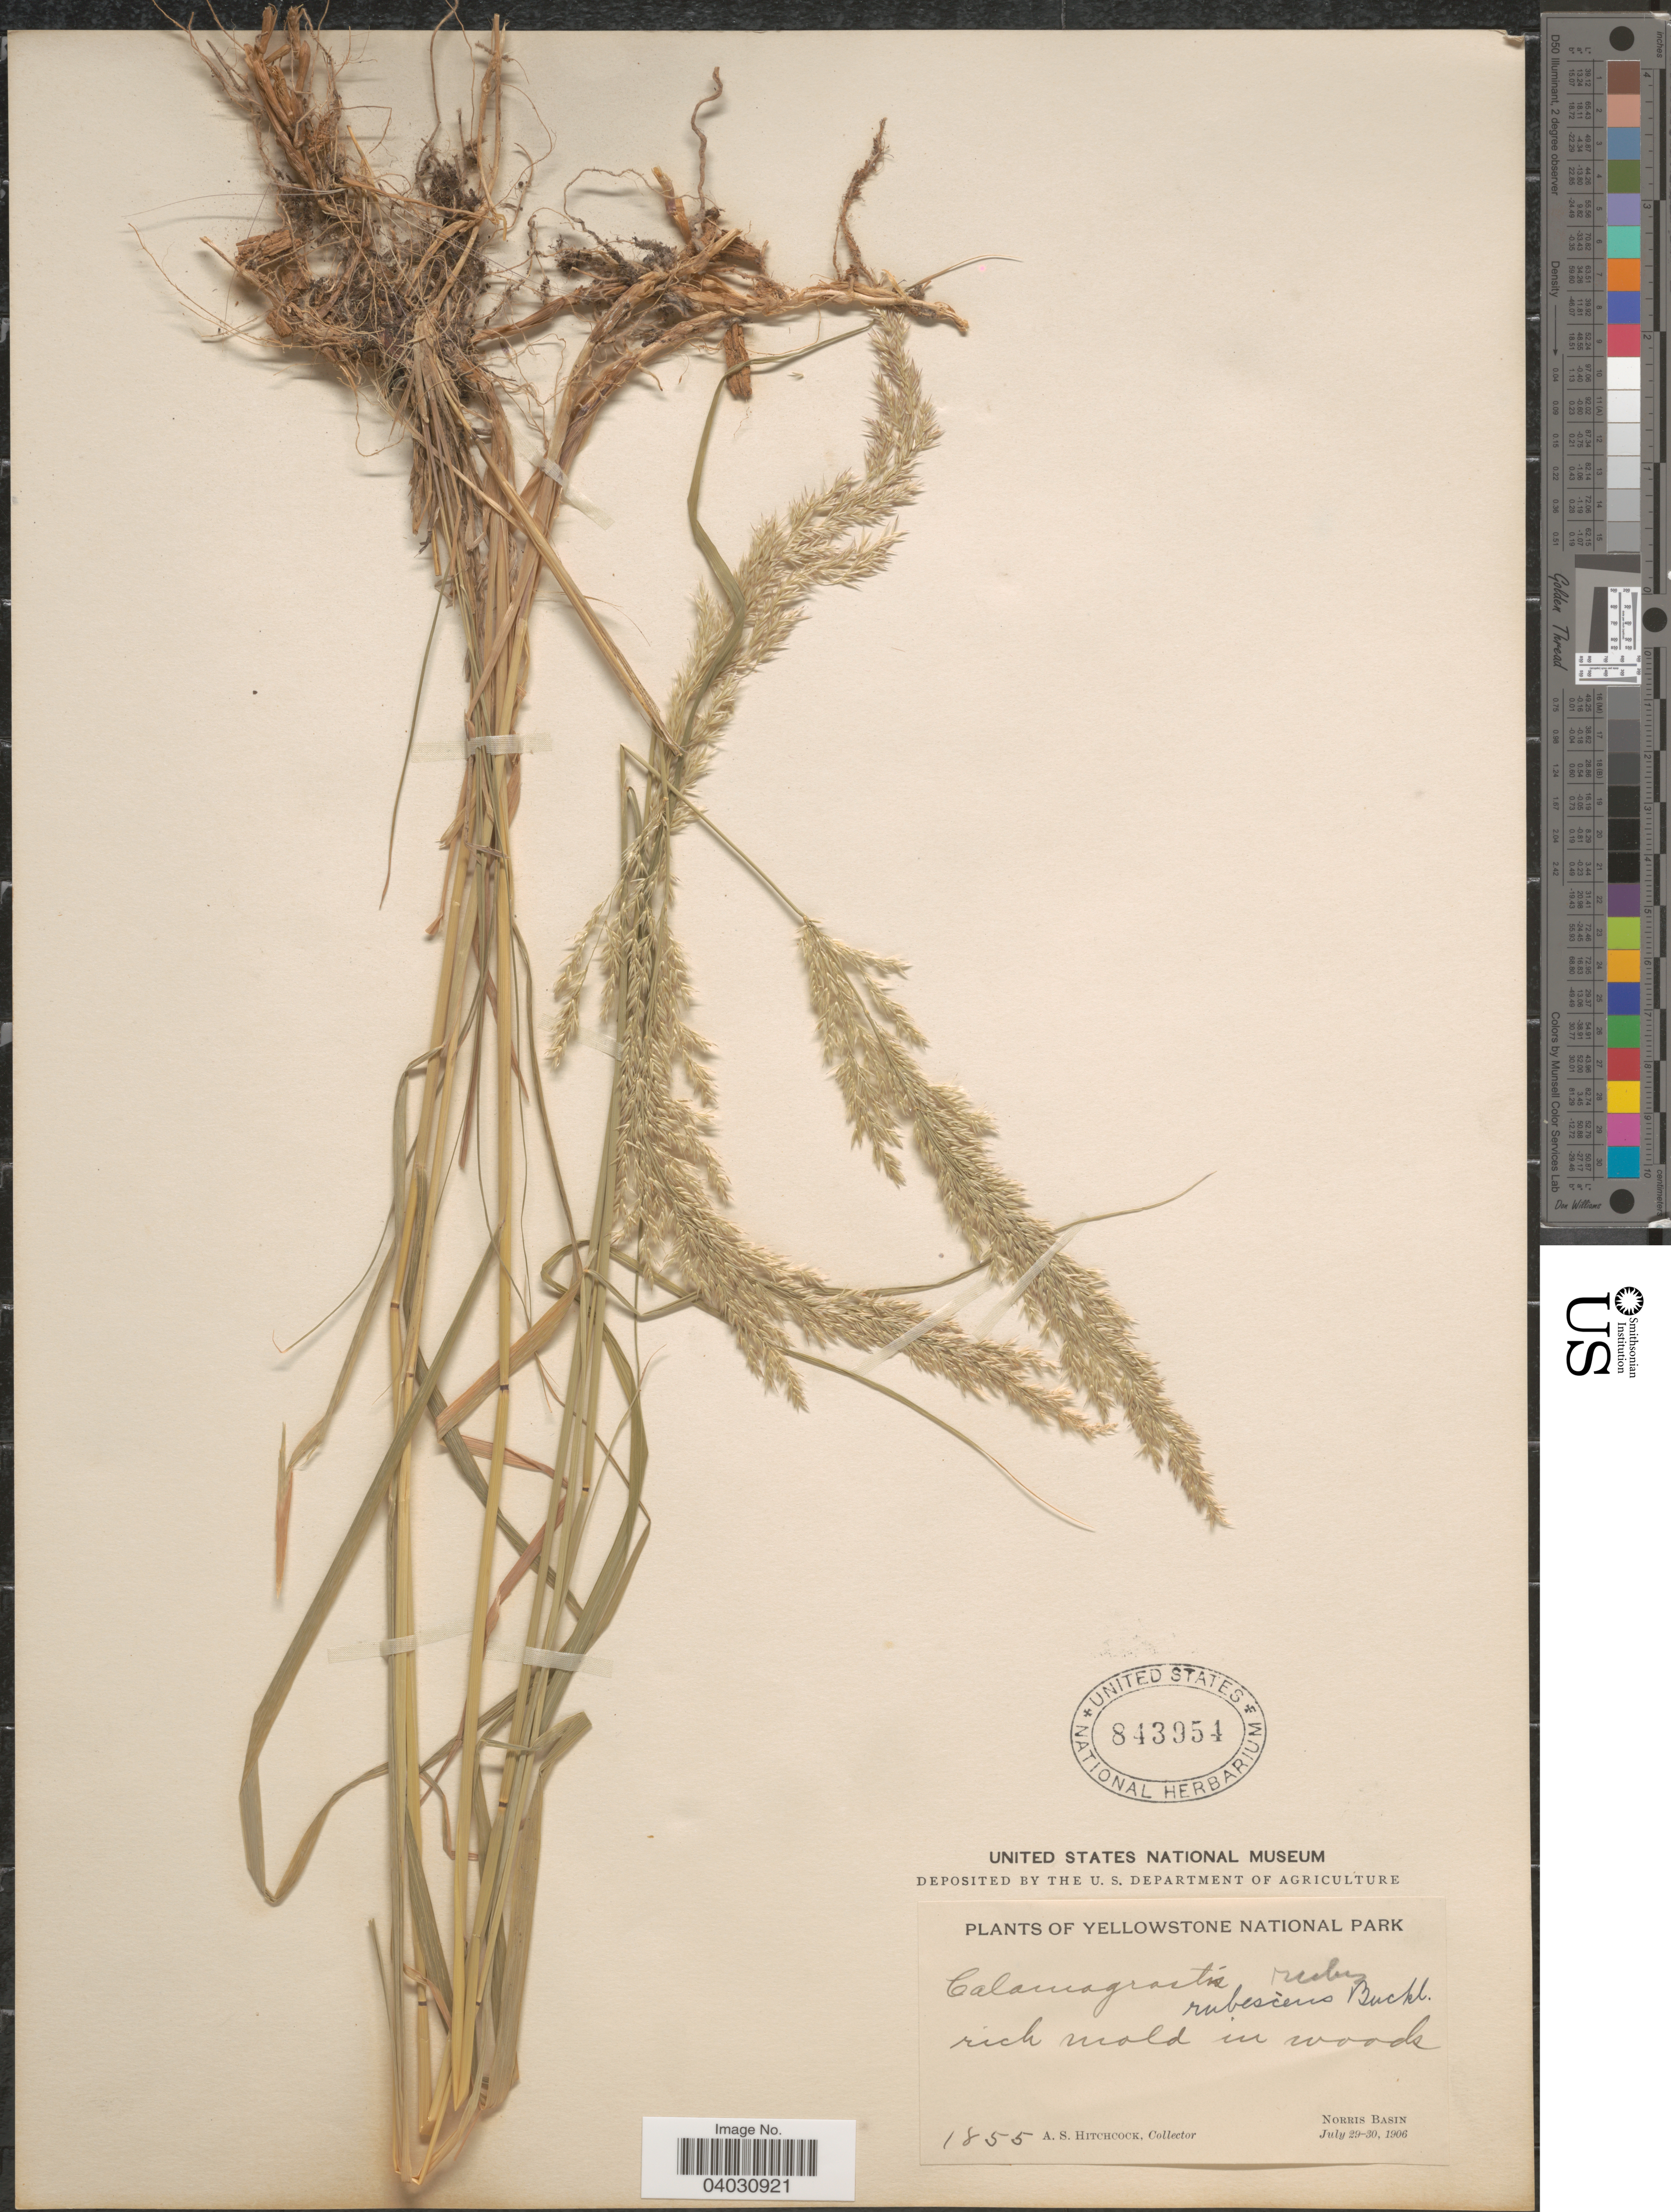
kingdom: Plantae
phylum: Tracheophyta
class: Liliopsida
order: Poales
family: Poaceae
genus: Calamagrostis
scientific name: Calamagrostis sp.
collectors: A. S. Hitchcock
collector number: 1855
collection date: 1906-07-29/1906-07-30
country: United States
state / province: Wyoming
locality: Yellowstone National Park. Norris Basin.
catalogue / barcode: US 843954